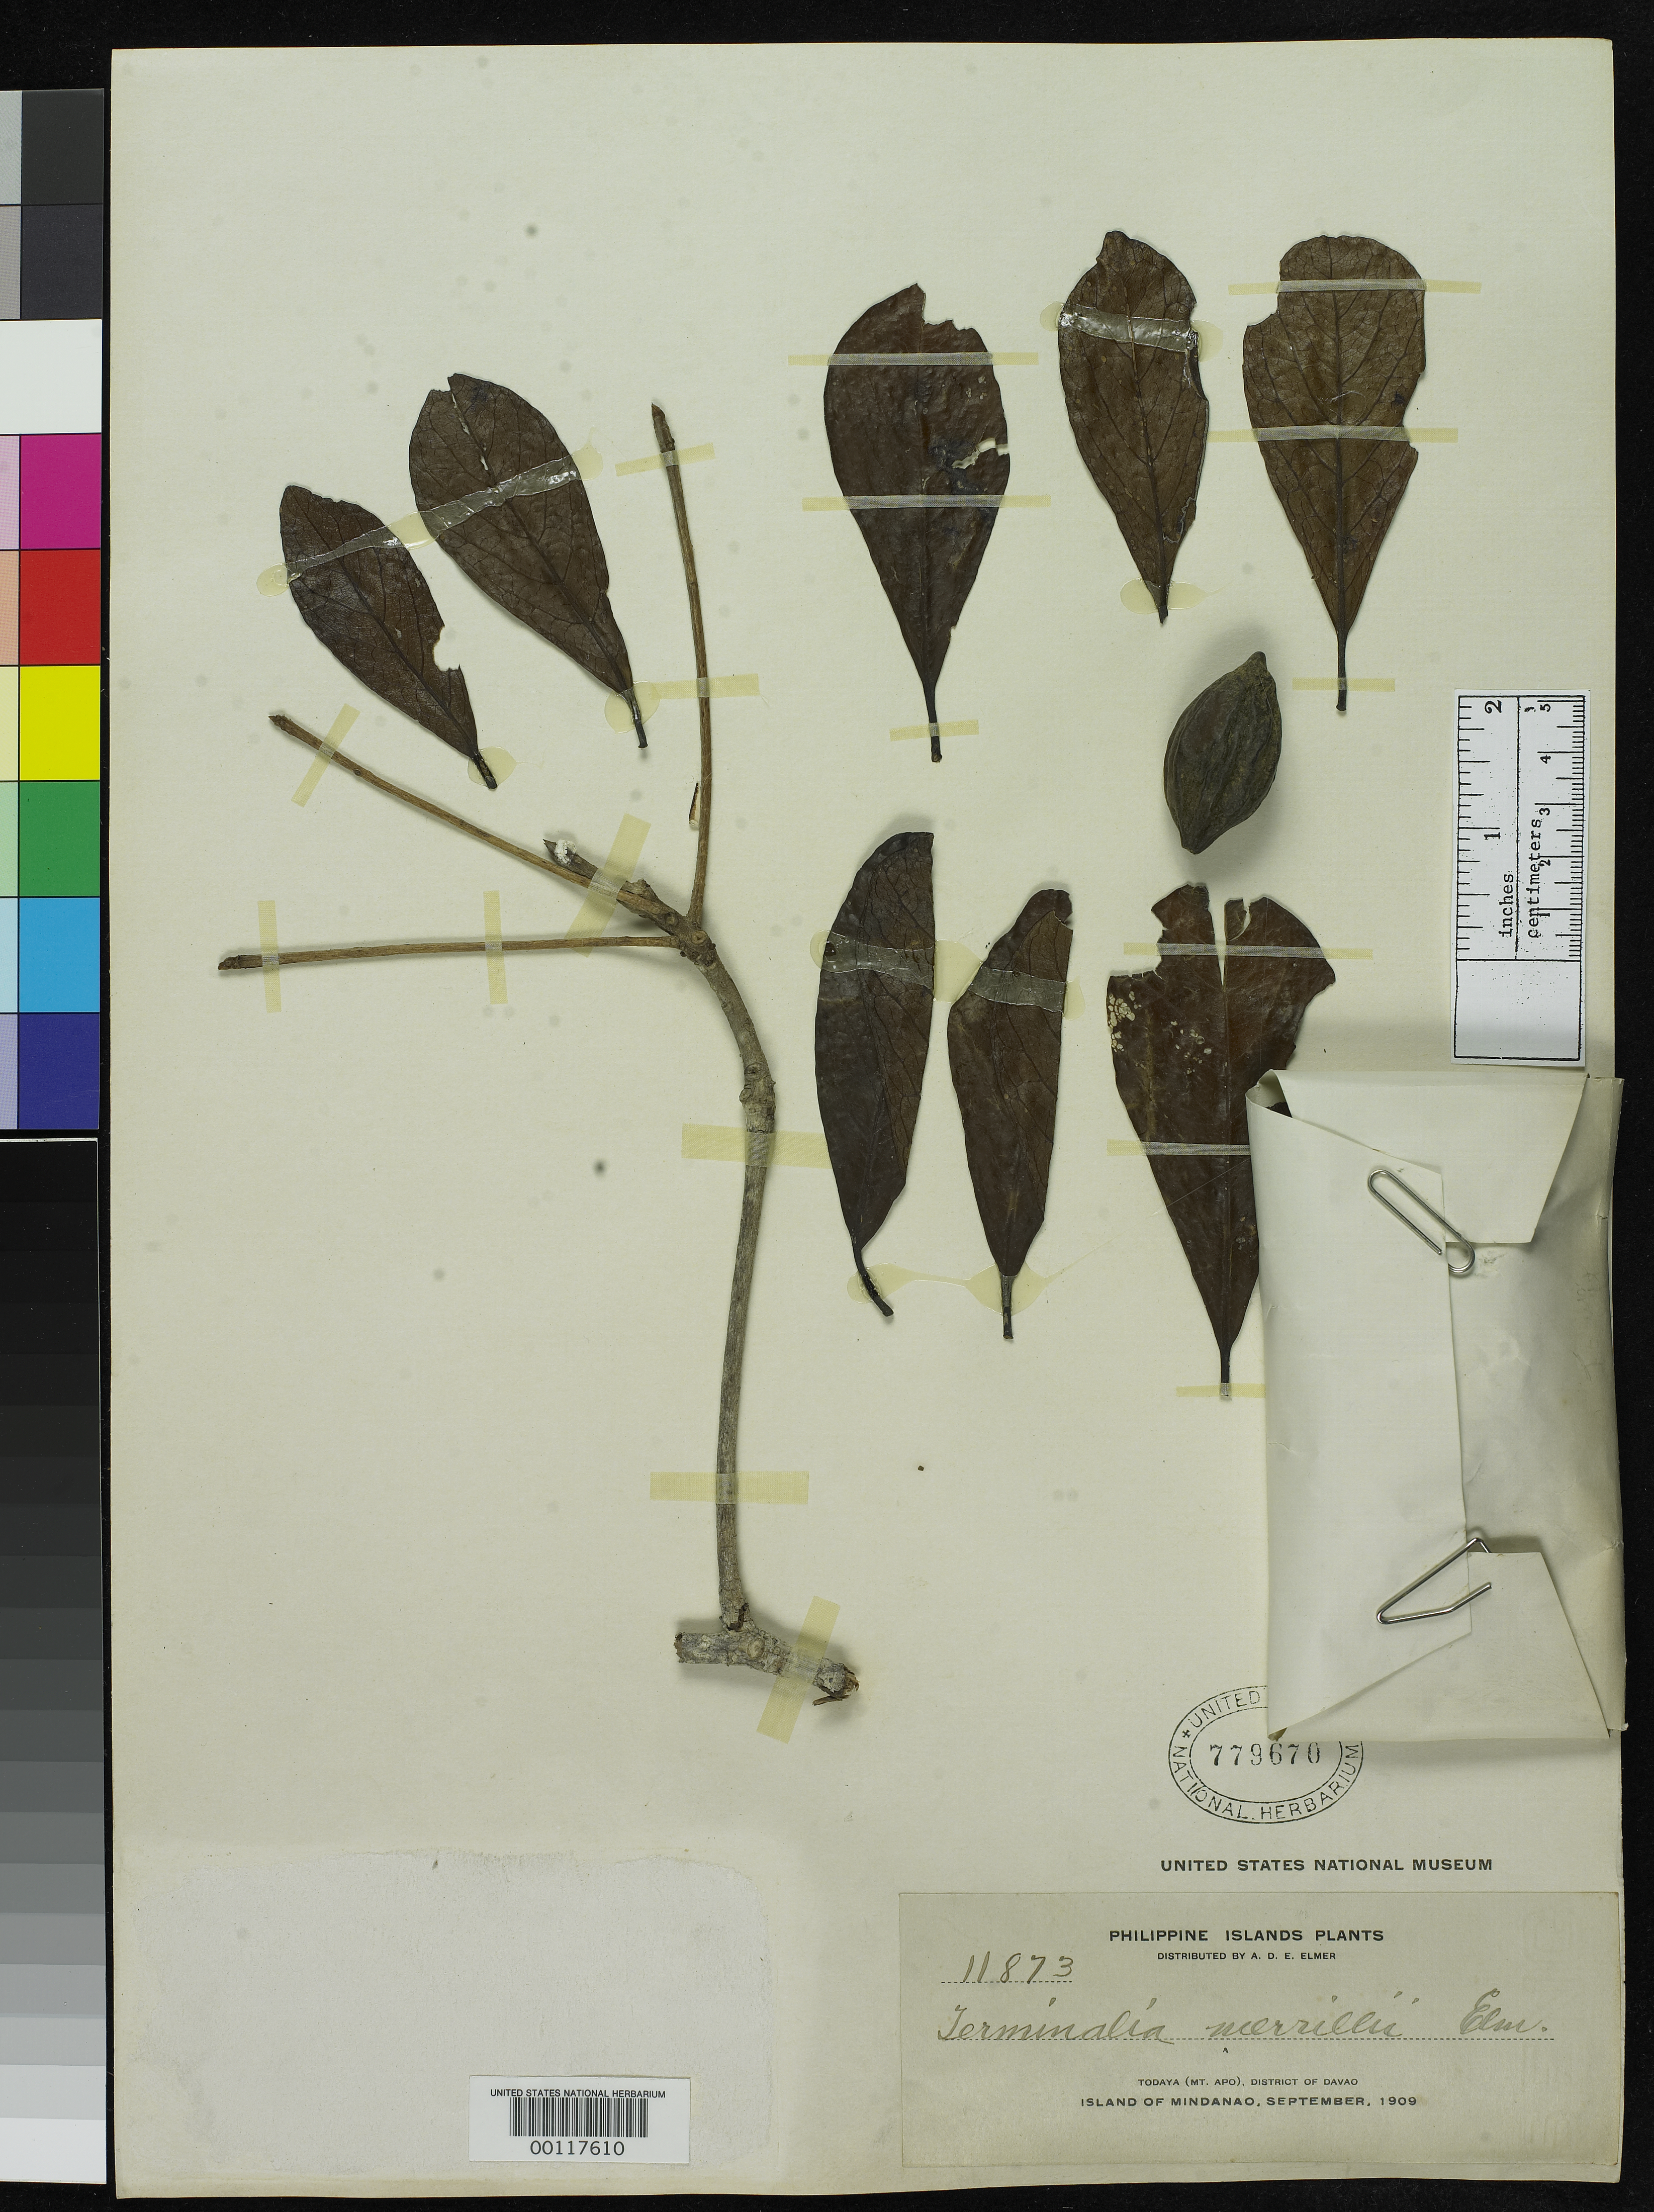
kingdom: Plantae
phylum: Tracheophyta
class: Magnoliopsida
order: Myrtales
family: Combretaceae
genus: Terminalia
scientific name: Terminalia merrillii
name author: Elmer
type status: Isotype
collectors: A. D. E. Elmer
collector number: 11873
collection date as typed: Sep 1909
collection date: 1909-09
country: Philippines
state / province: Davao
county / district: Davao del Sur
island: Mindanao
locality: Todaya (Mt. Apo).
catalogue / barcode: US 779670